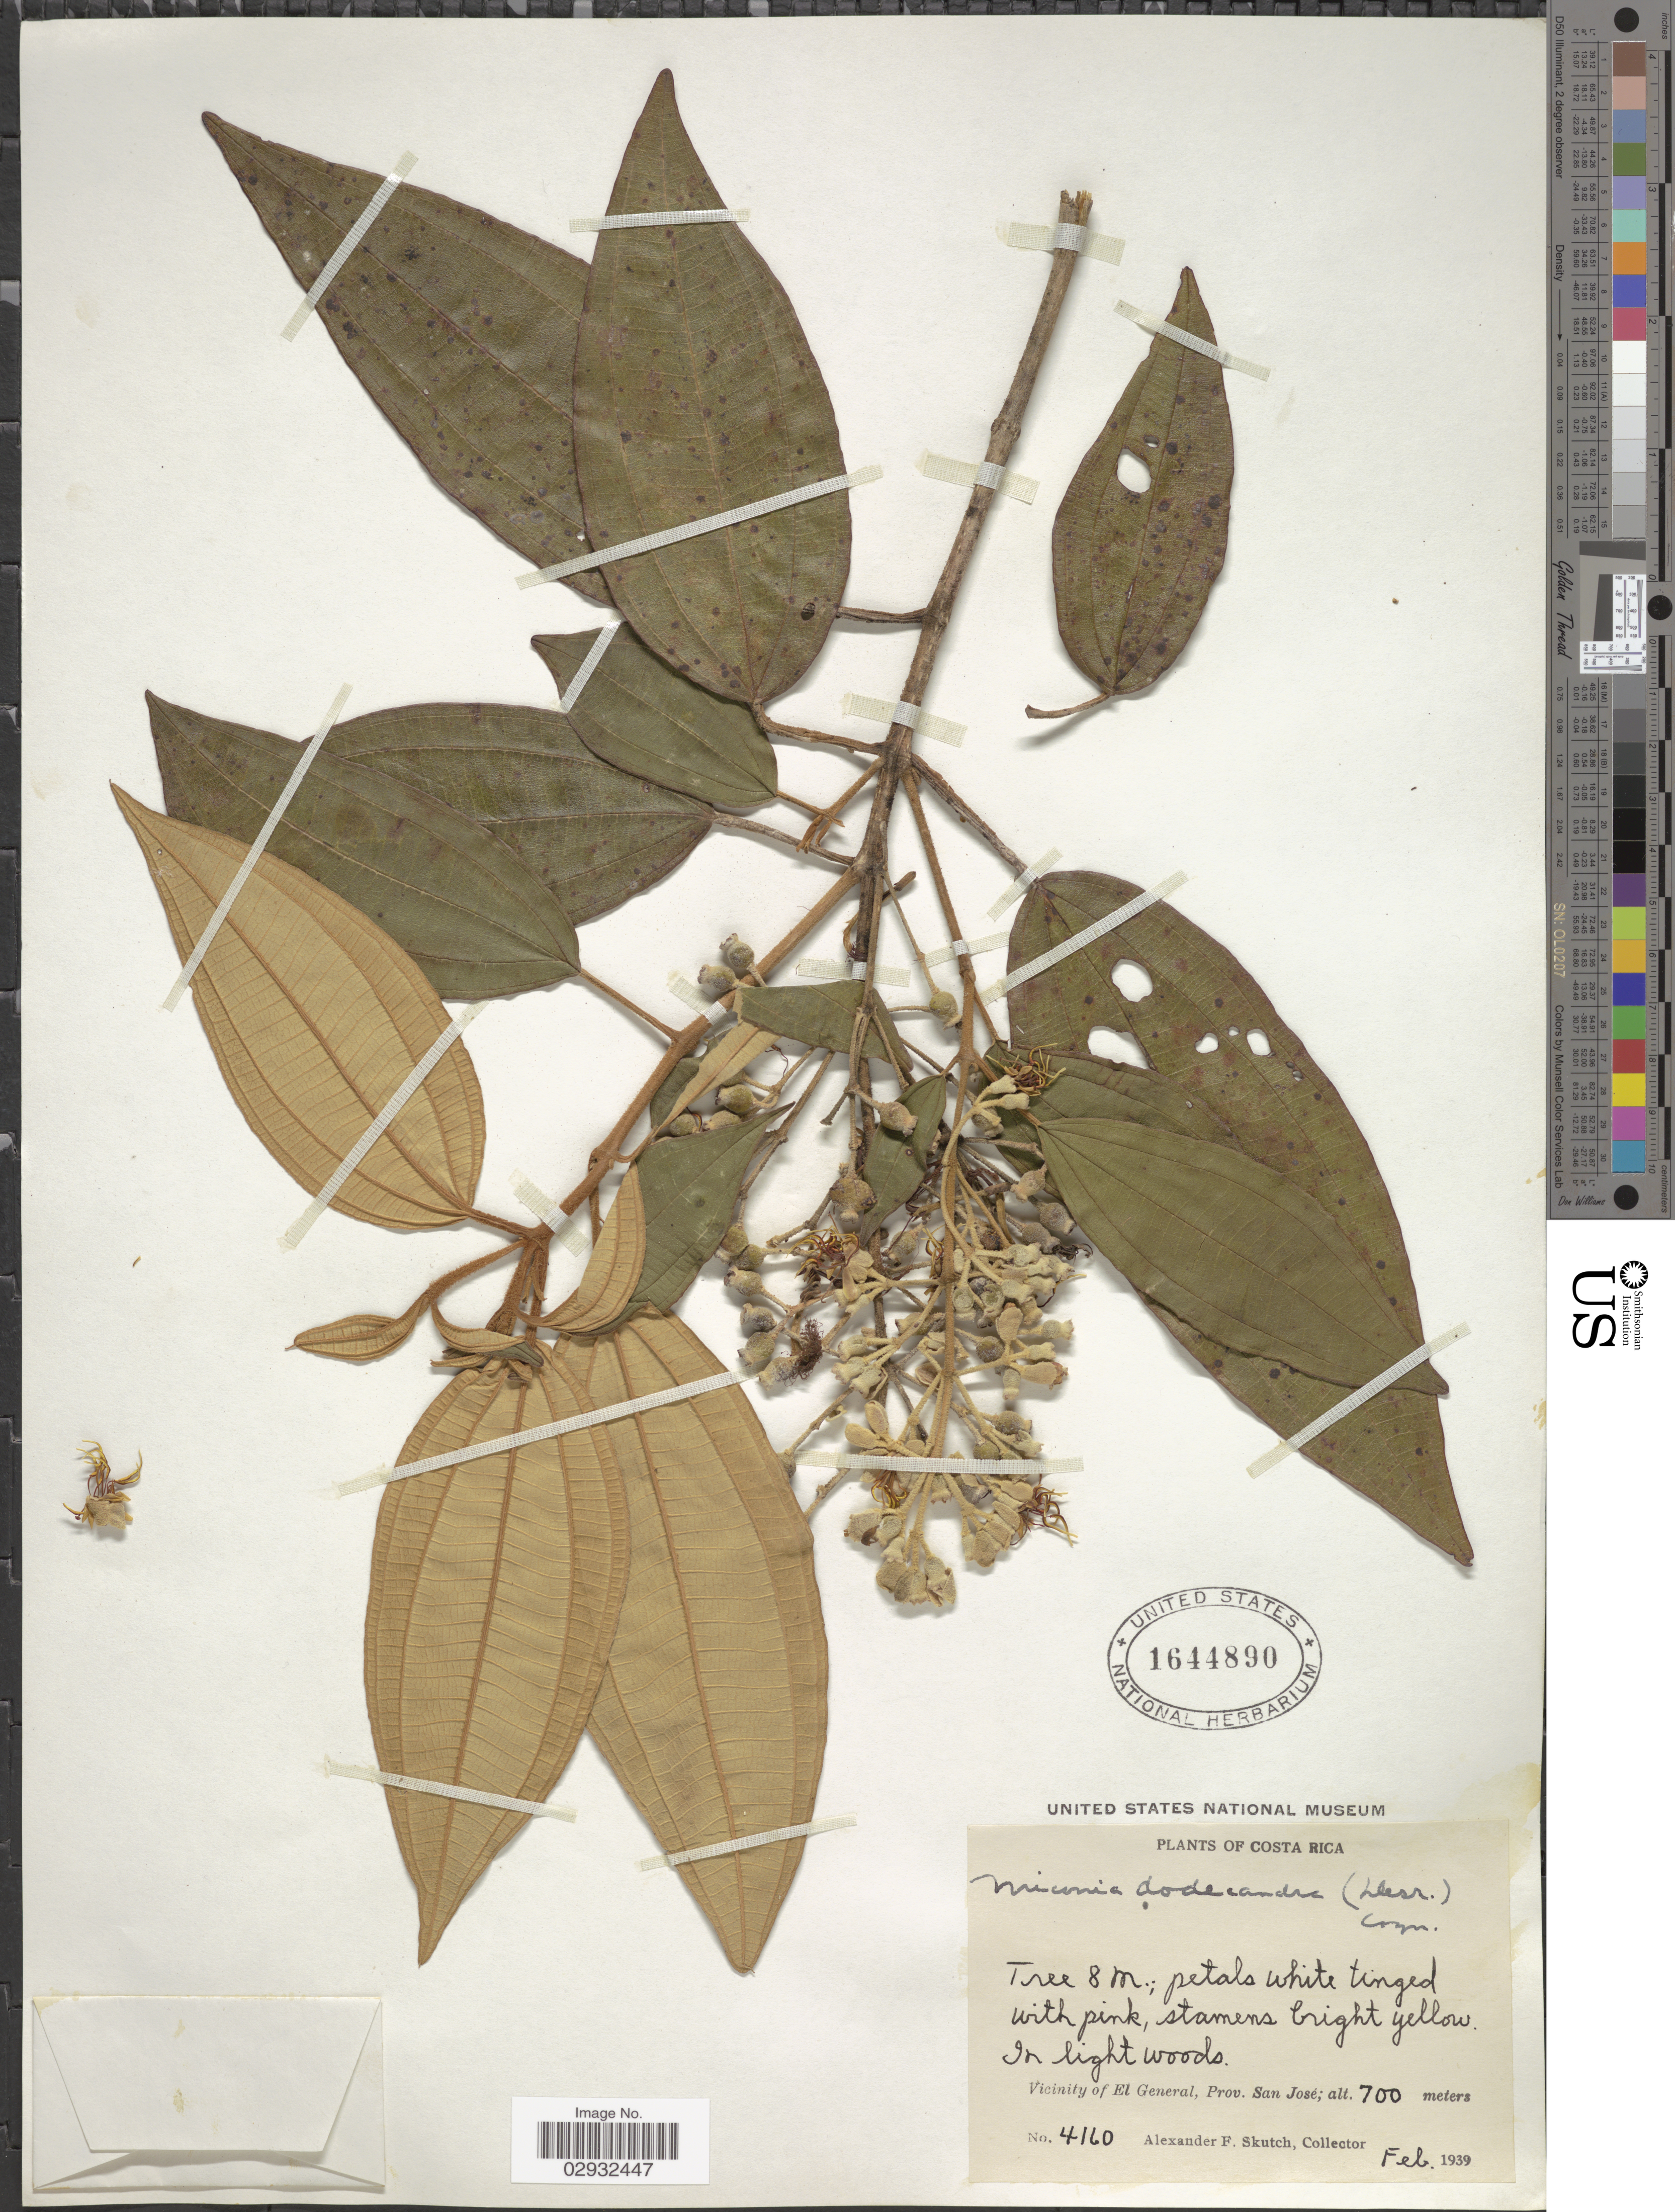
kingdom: Plantae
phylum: Tracheophyta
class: Magnoliopsida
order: Myrtales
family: Melastomataceae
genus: Miconia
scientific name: Miconia dodecandra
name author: Cogn.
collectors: A. F. Skutch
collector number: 4160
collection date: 1939-02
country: Costa Rica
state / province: San José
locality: In light woods. Vicinity of El General.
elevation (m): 700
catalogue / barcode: US 1644890